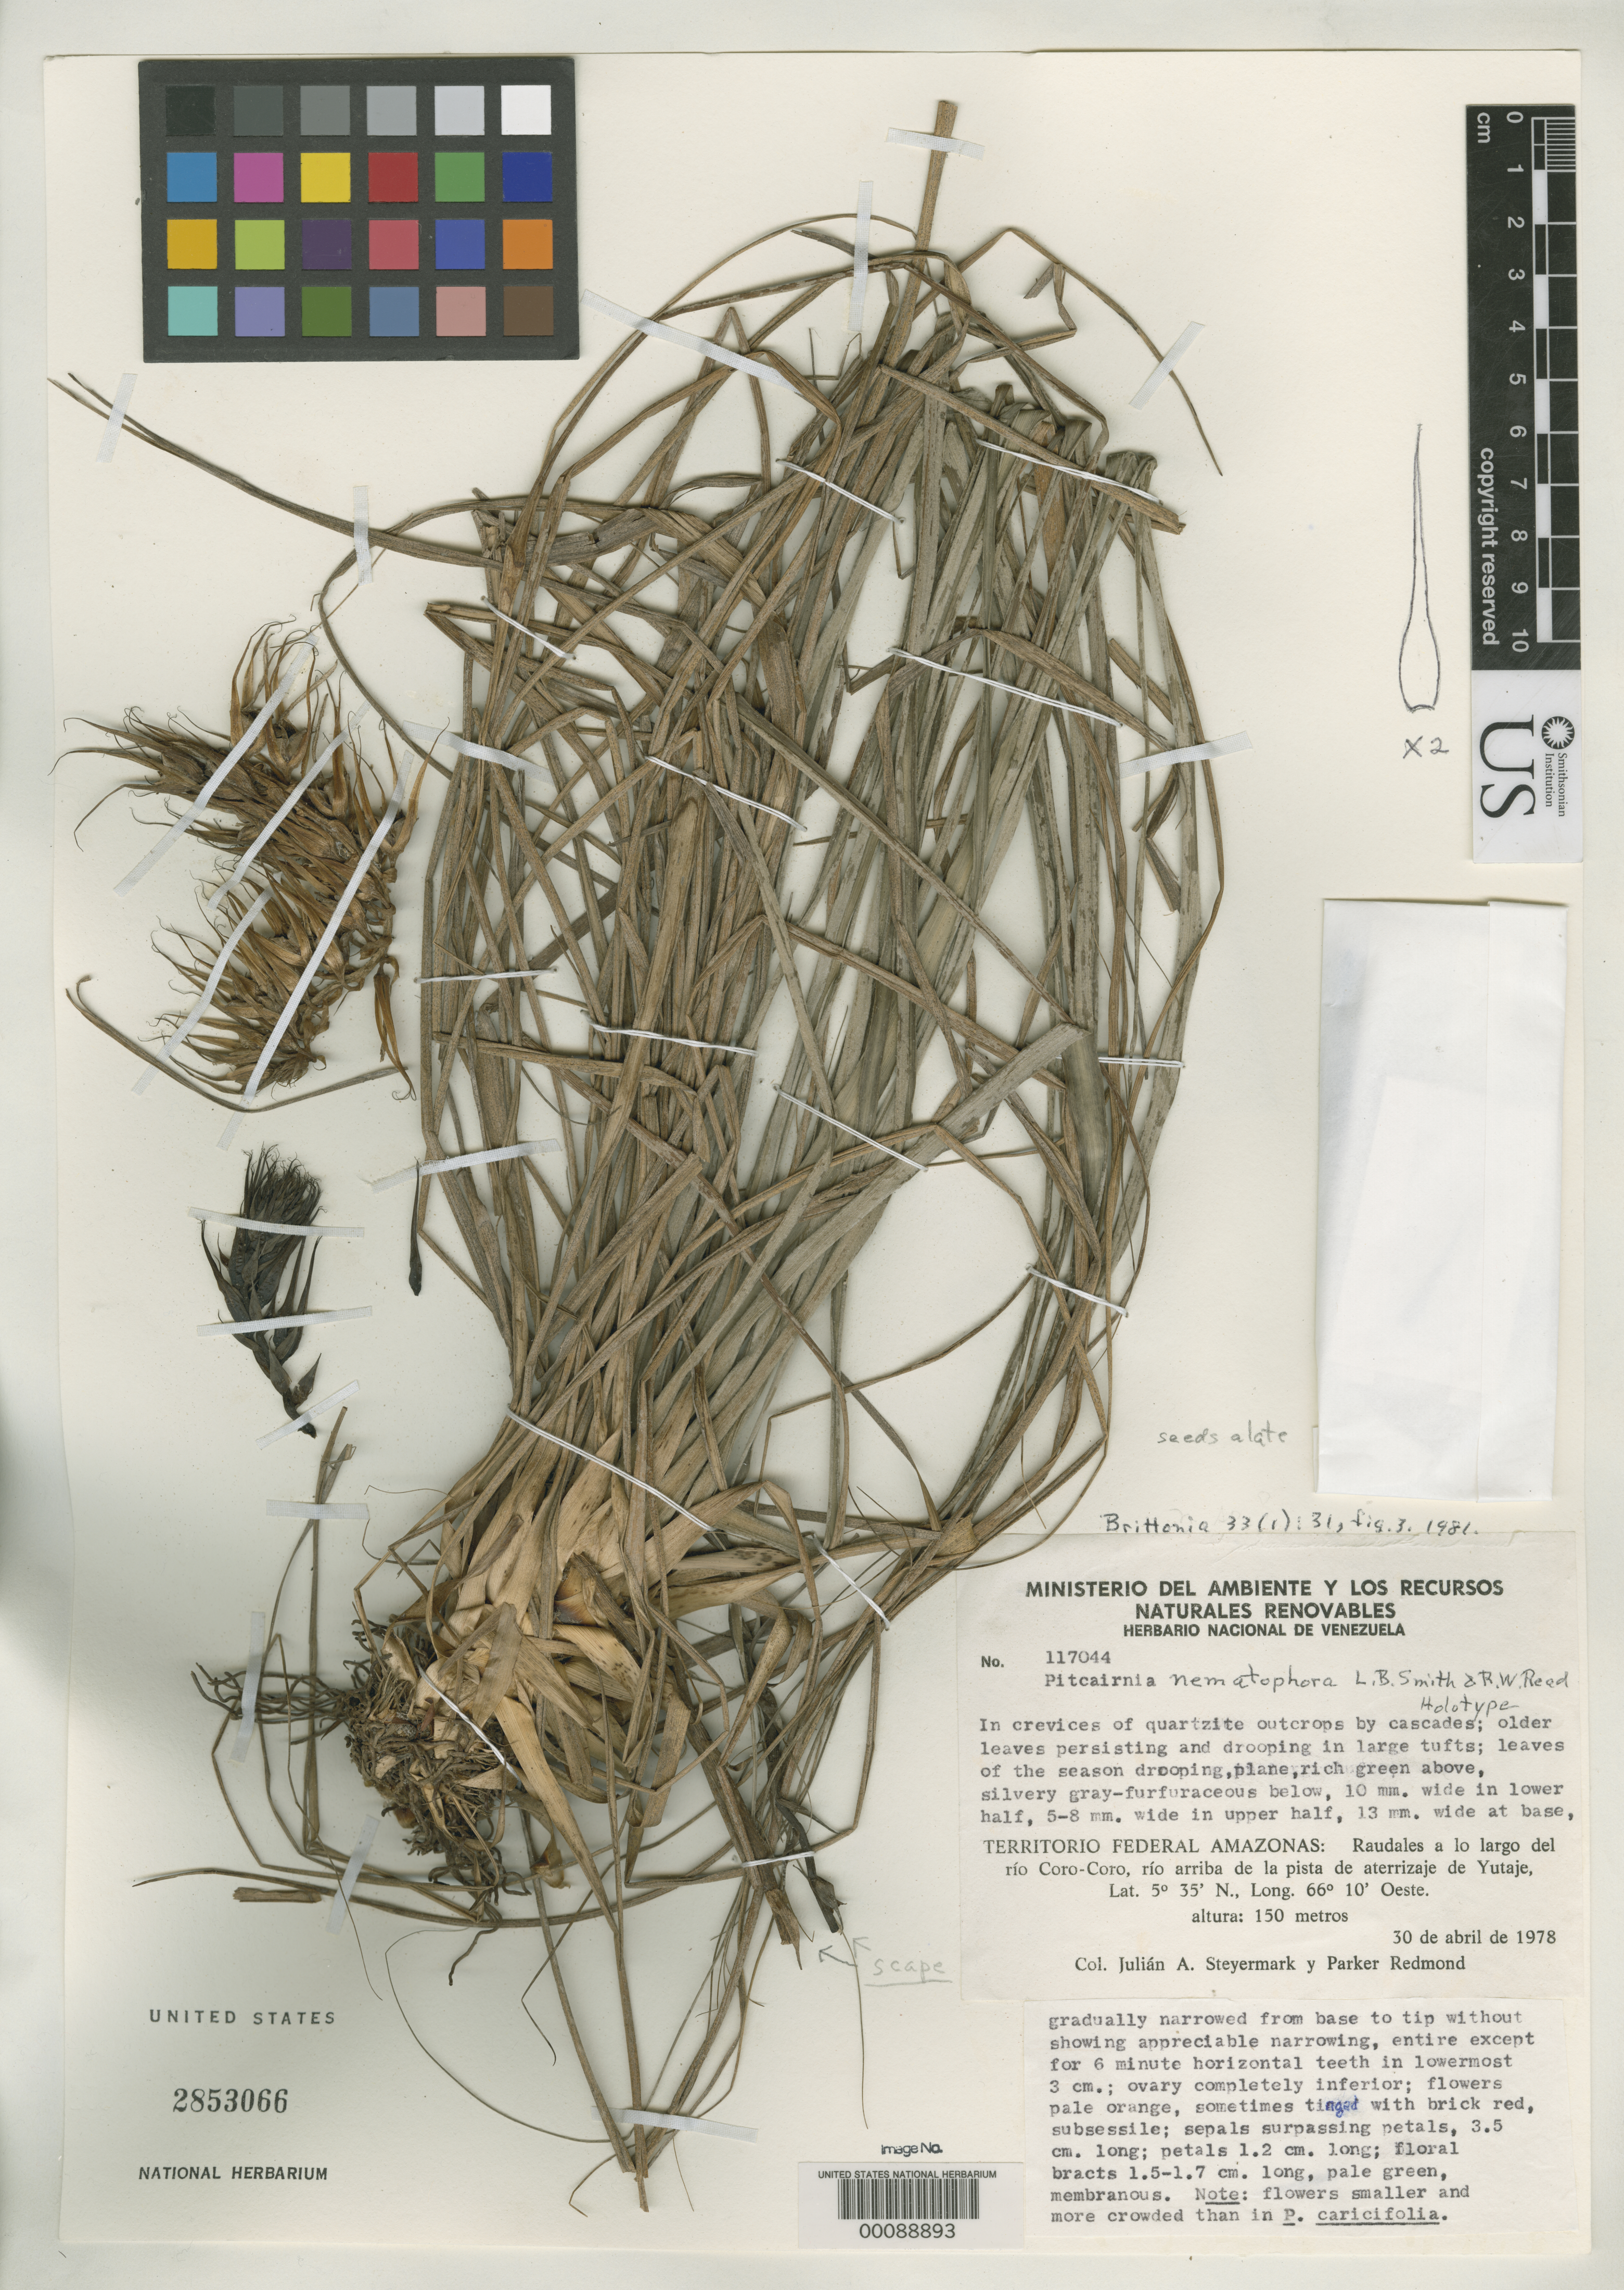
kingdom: Plantae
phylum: Tracheophyta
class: Liliopsida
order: Poales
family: Bromeliaceae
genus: Pitcairnia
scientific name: Pitcairnia nematophora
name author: L.B. Sm. & Read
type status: Holotype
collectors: J. Steyermark & P. Redmond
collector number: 117044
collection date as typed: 30 Apr 1978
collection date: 1978-04-30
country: Venezuela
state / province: Amazonas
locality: Raudales a lo largo del Rio Coro-Coro, Rio Arriba de la pista de aterrizaje de Yutaje. [Torrents throughout Rio Coro-Coro, Rio Arriba (river above?) the runway of Yutaje.]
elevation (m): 150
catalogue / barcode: US 2853066